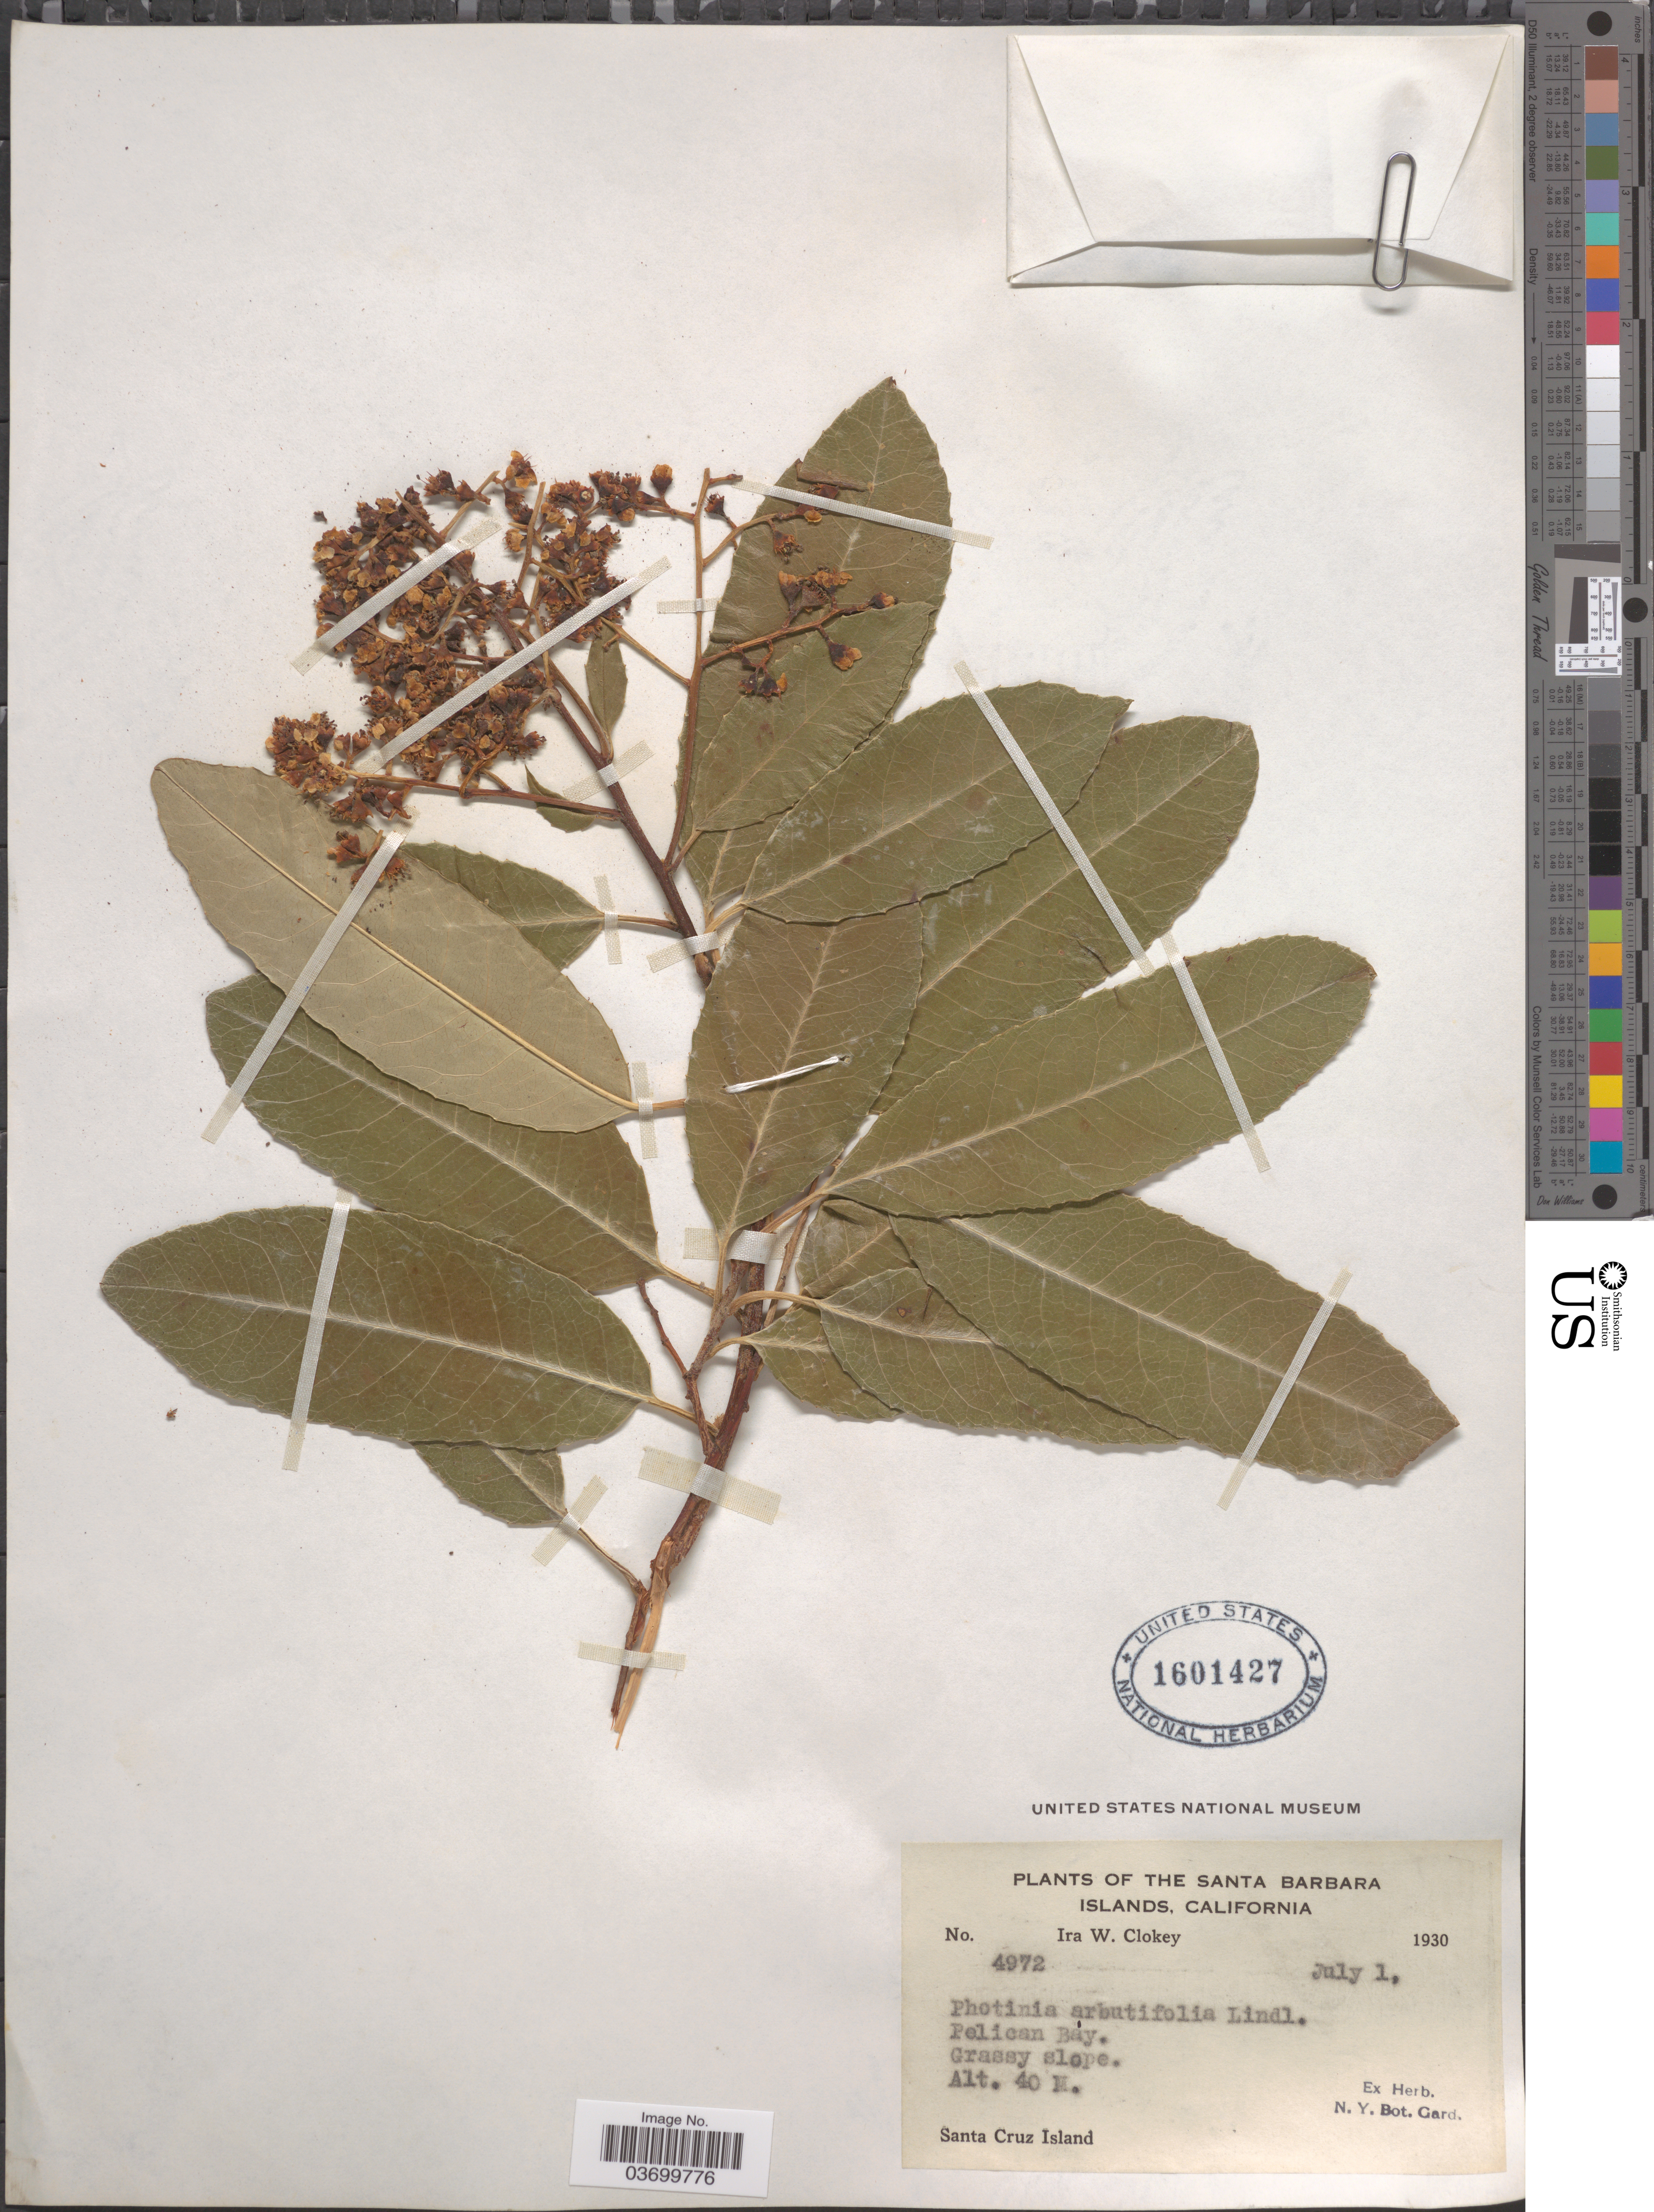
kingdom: Plantae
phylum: Tracheophyta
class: Magnoliopsida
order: Rosales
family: Rosaceae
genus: Heteromeles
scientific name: Heteromeles arbutifolia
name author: (Lindl.) Roemer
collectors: I. W. Clokey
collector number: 4972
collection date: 1930-07-01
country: United States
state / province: California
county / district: Santa Barbara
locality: The Santa Barbara Islands. Pelican Bay. Santa Cruz Island.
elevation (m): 40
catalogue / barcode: US 1601427